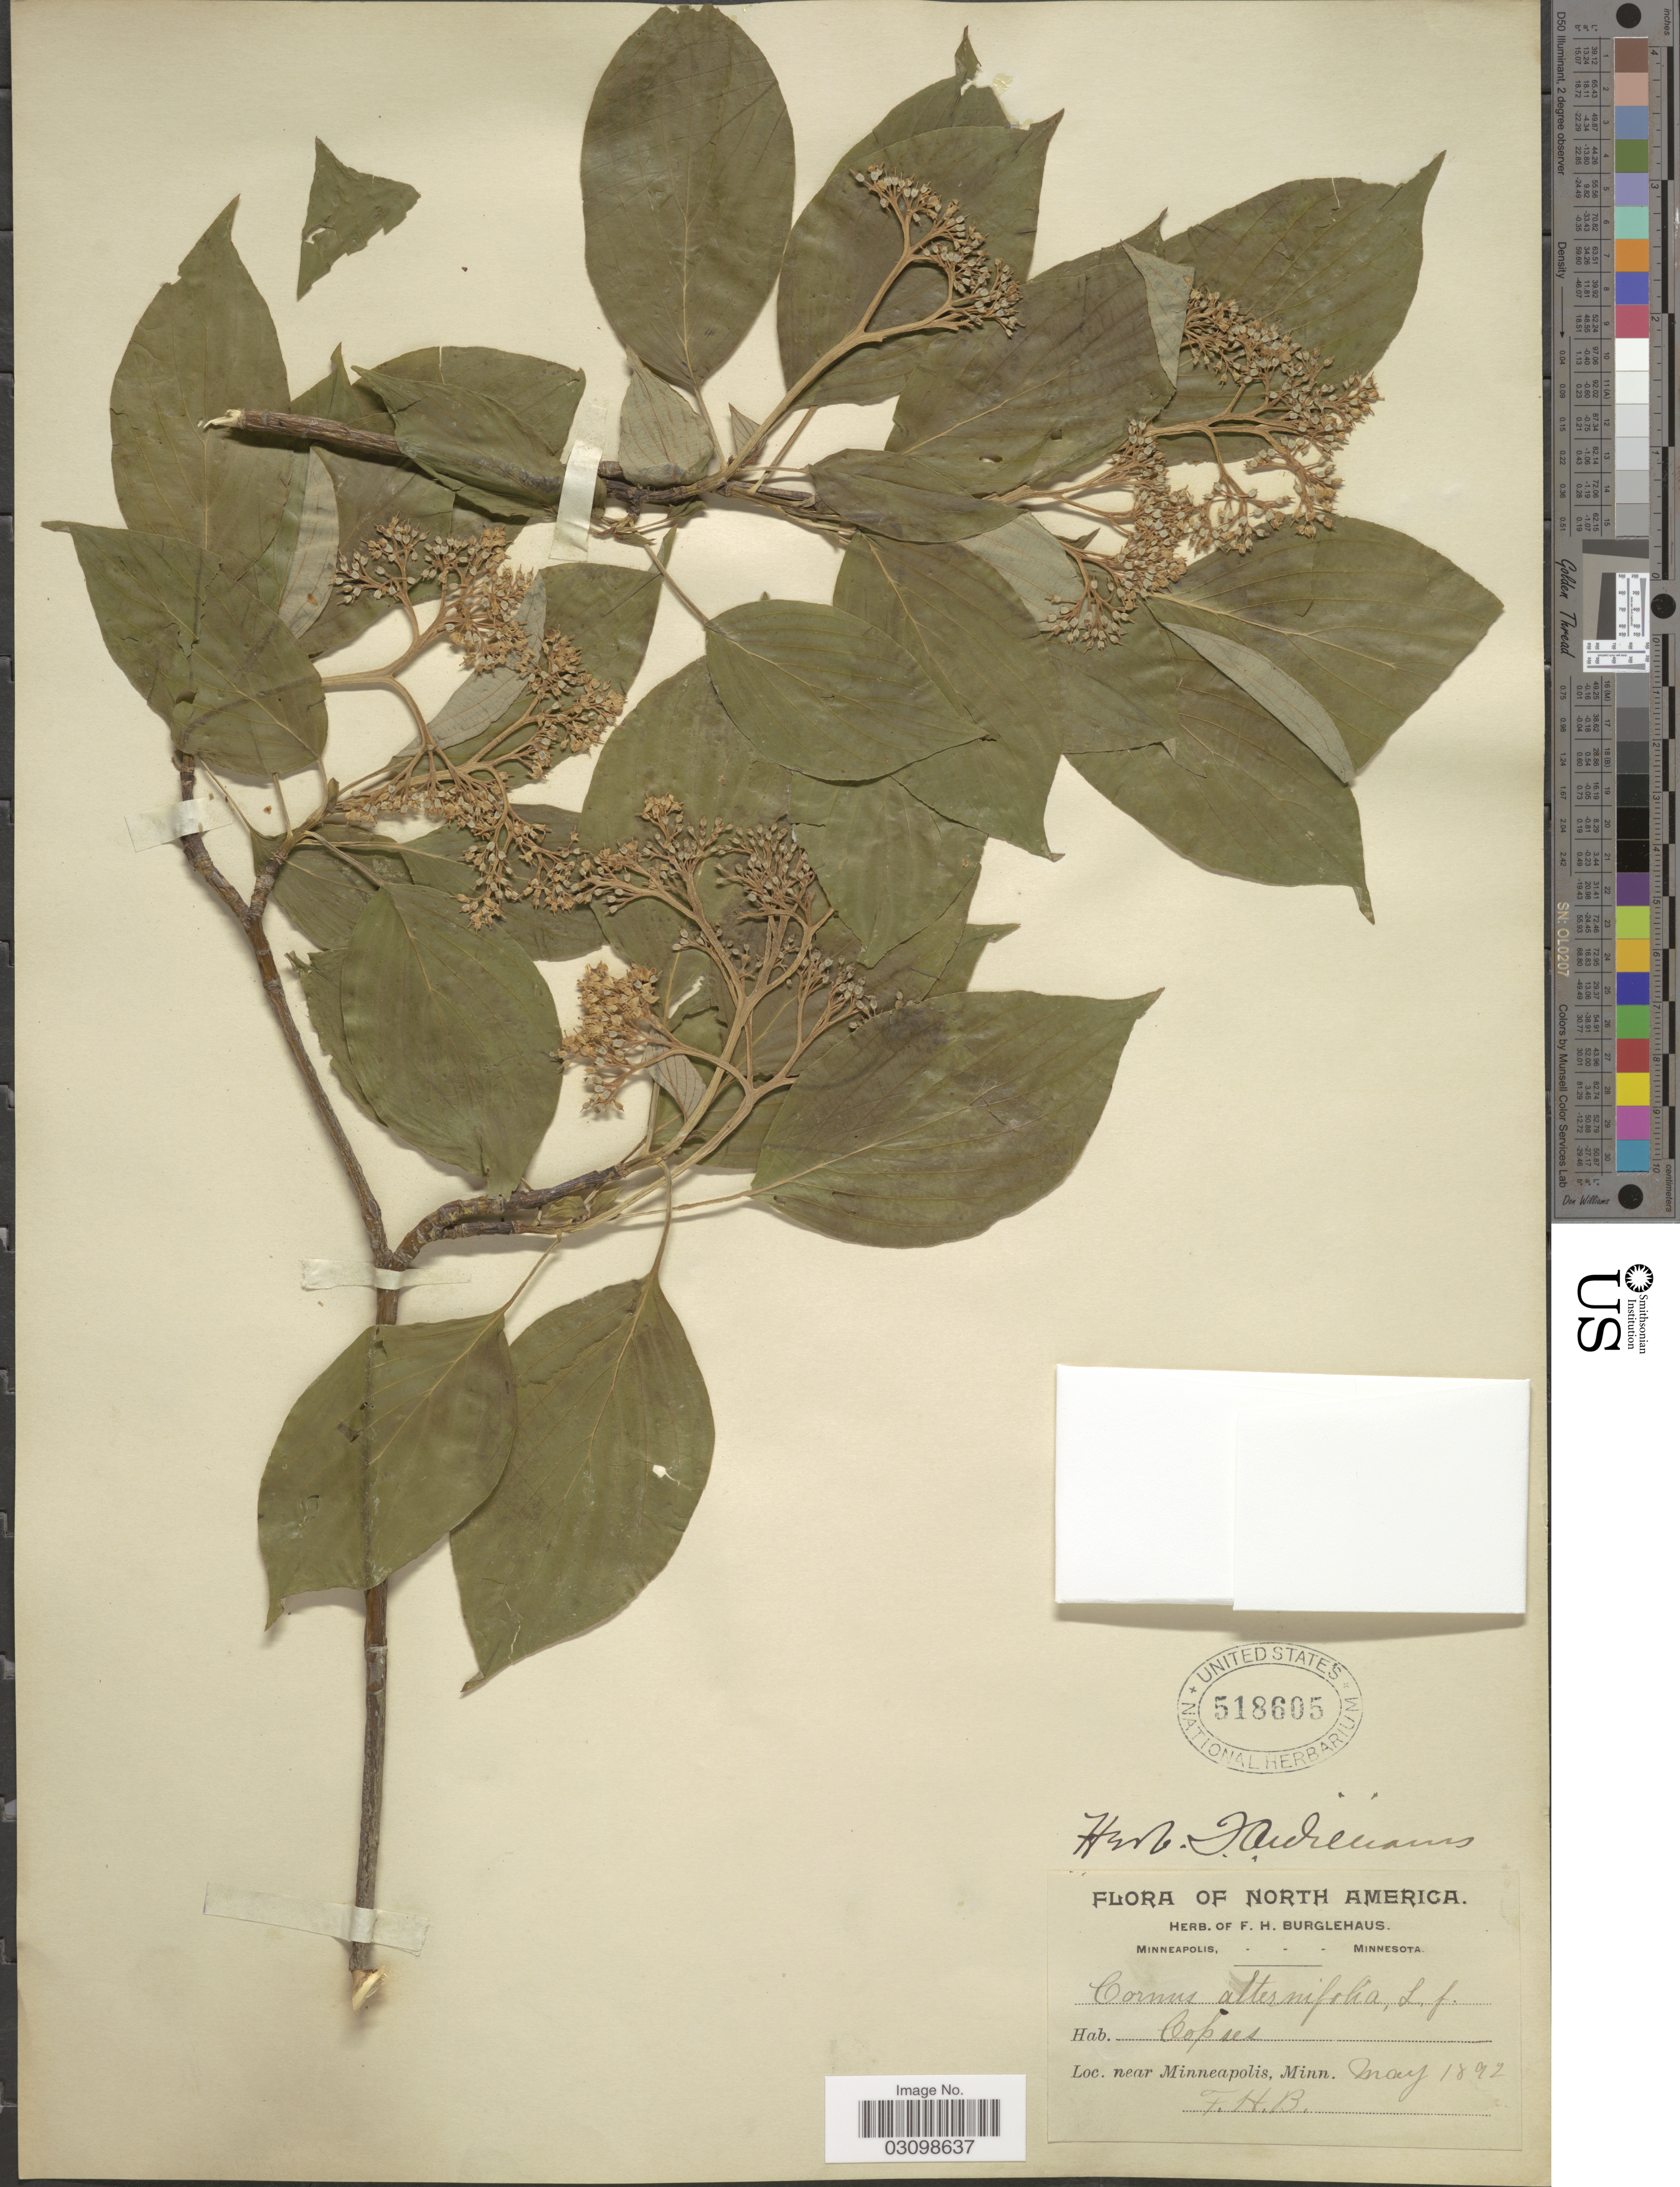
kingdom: Plantae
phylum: Tracheophyta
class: Magnoliopsida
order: Cornales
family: Cornaceae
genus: Cornus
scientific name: Cornus alternifolia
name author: L.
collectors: F. Burglehaus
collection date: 1892-05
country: United States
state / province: Minnesota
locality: Copses, near Minneapolis.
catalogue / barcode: US 518605